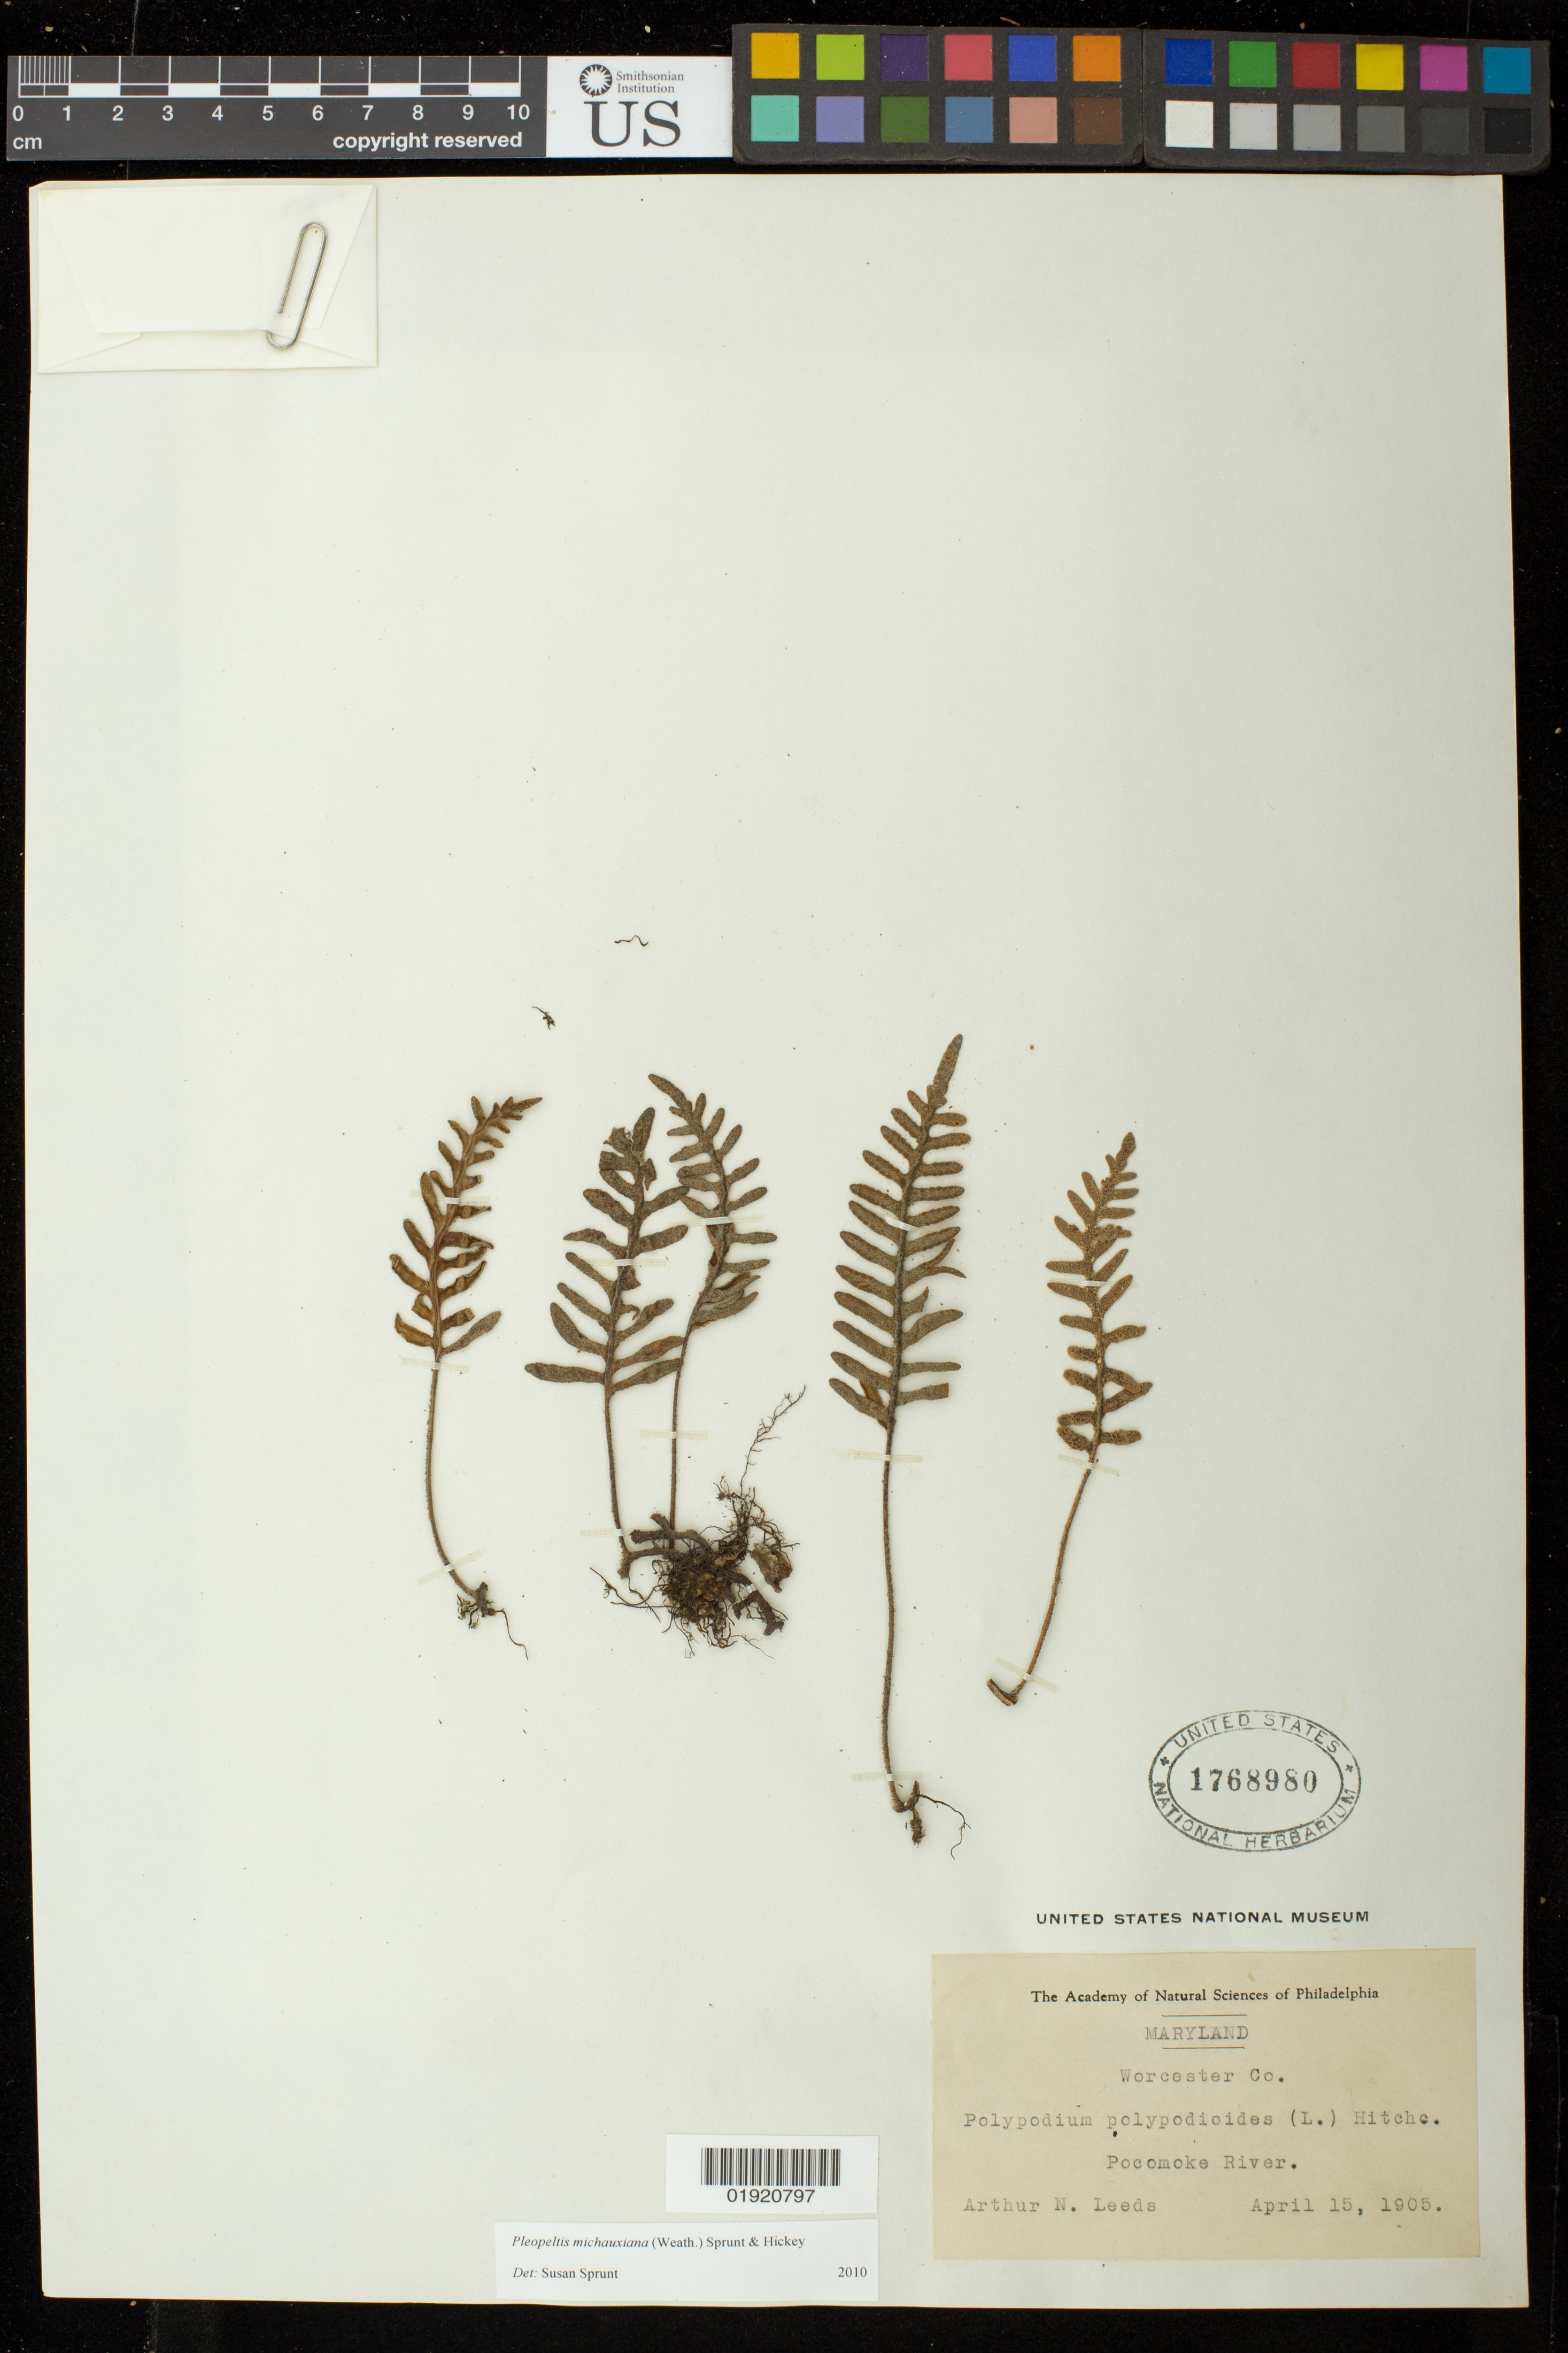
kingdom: Plantae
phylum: Tracheophyta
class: Polypodiopsida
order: Polypodiales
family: Polypodiaceae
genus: Pleopeltis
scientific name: Pleopeltis michauxiana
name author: (Weath.) Hickey & Sprunt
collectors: A. Leeds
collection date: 1905-04-15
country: United States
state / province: Maryland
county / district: Worcester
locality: Maryland. Worcester Co. Pocomoke River.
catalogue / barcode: US 1768980